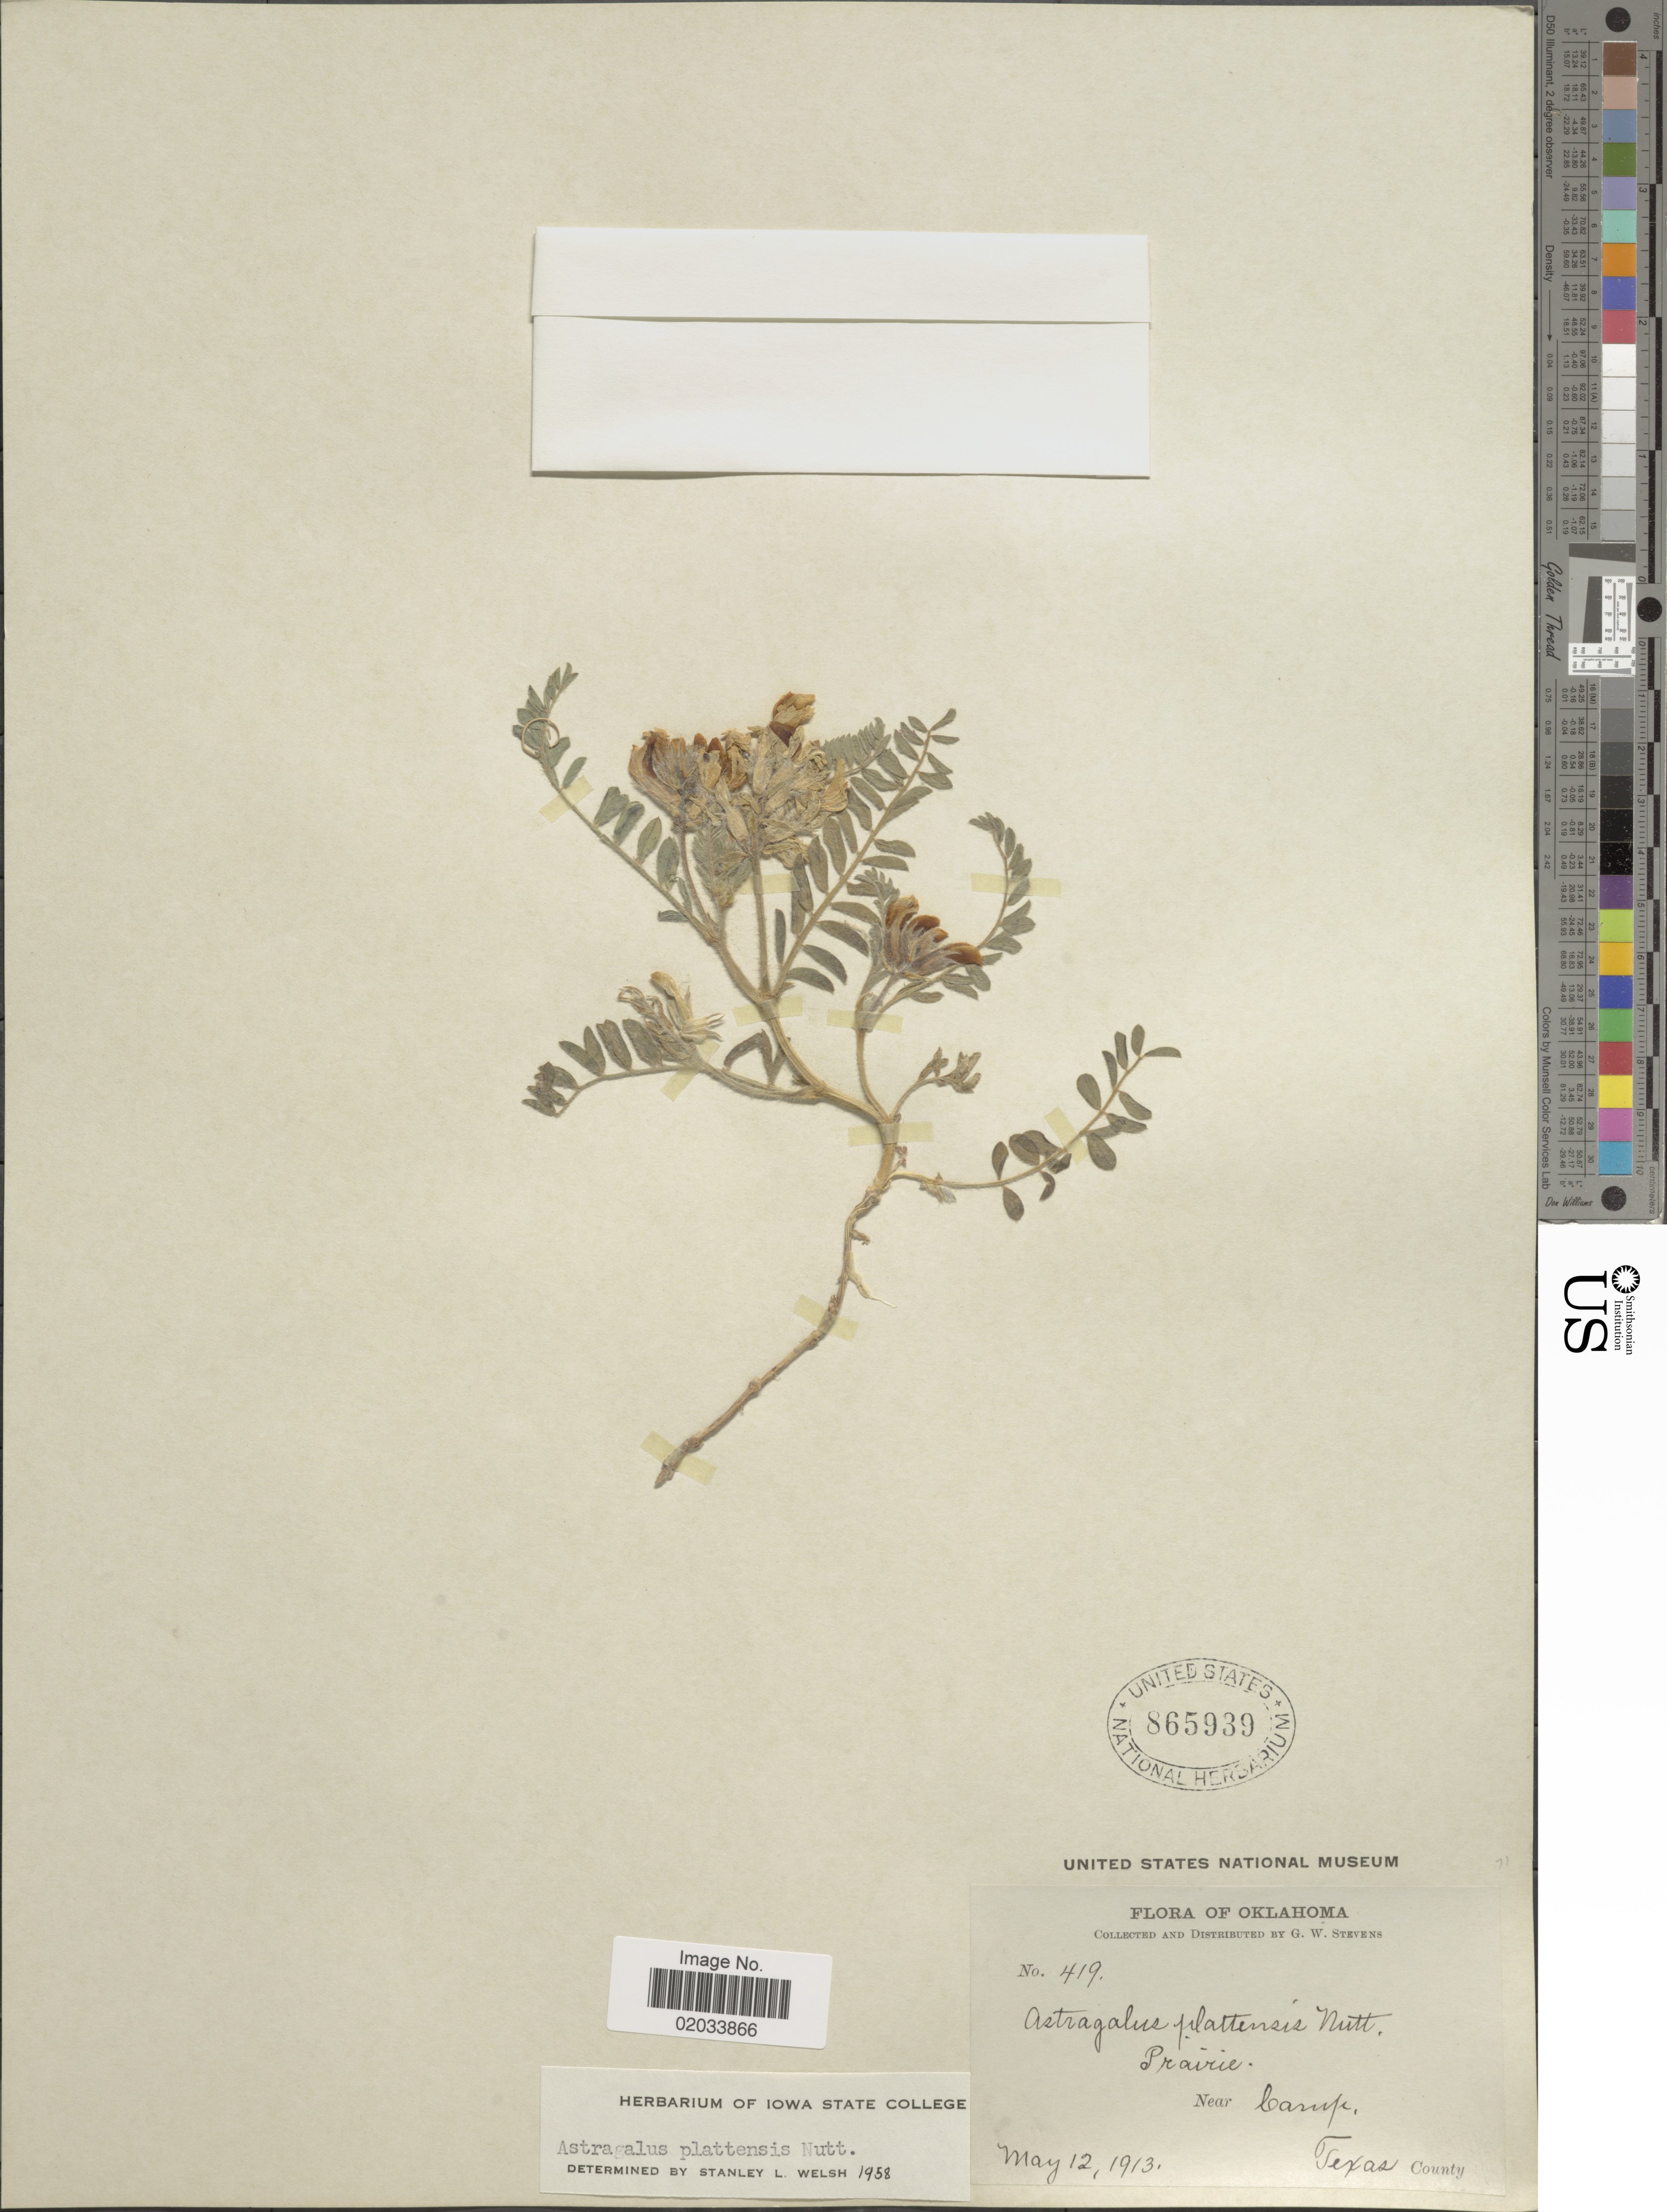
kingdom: Plantae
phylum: Tracheophyta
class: Magnoliopsida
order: Fabales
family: Fabaceae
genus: Astragalus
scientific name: Astragalus plattensis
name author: Nutt. ex Torr. & A. Gray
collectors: G. W. Stevens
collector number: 419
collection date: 1913-05-12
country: United States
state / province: Oklahoma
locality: Near Camp. Texas County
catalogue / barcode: US 865939